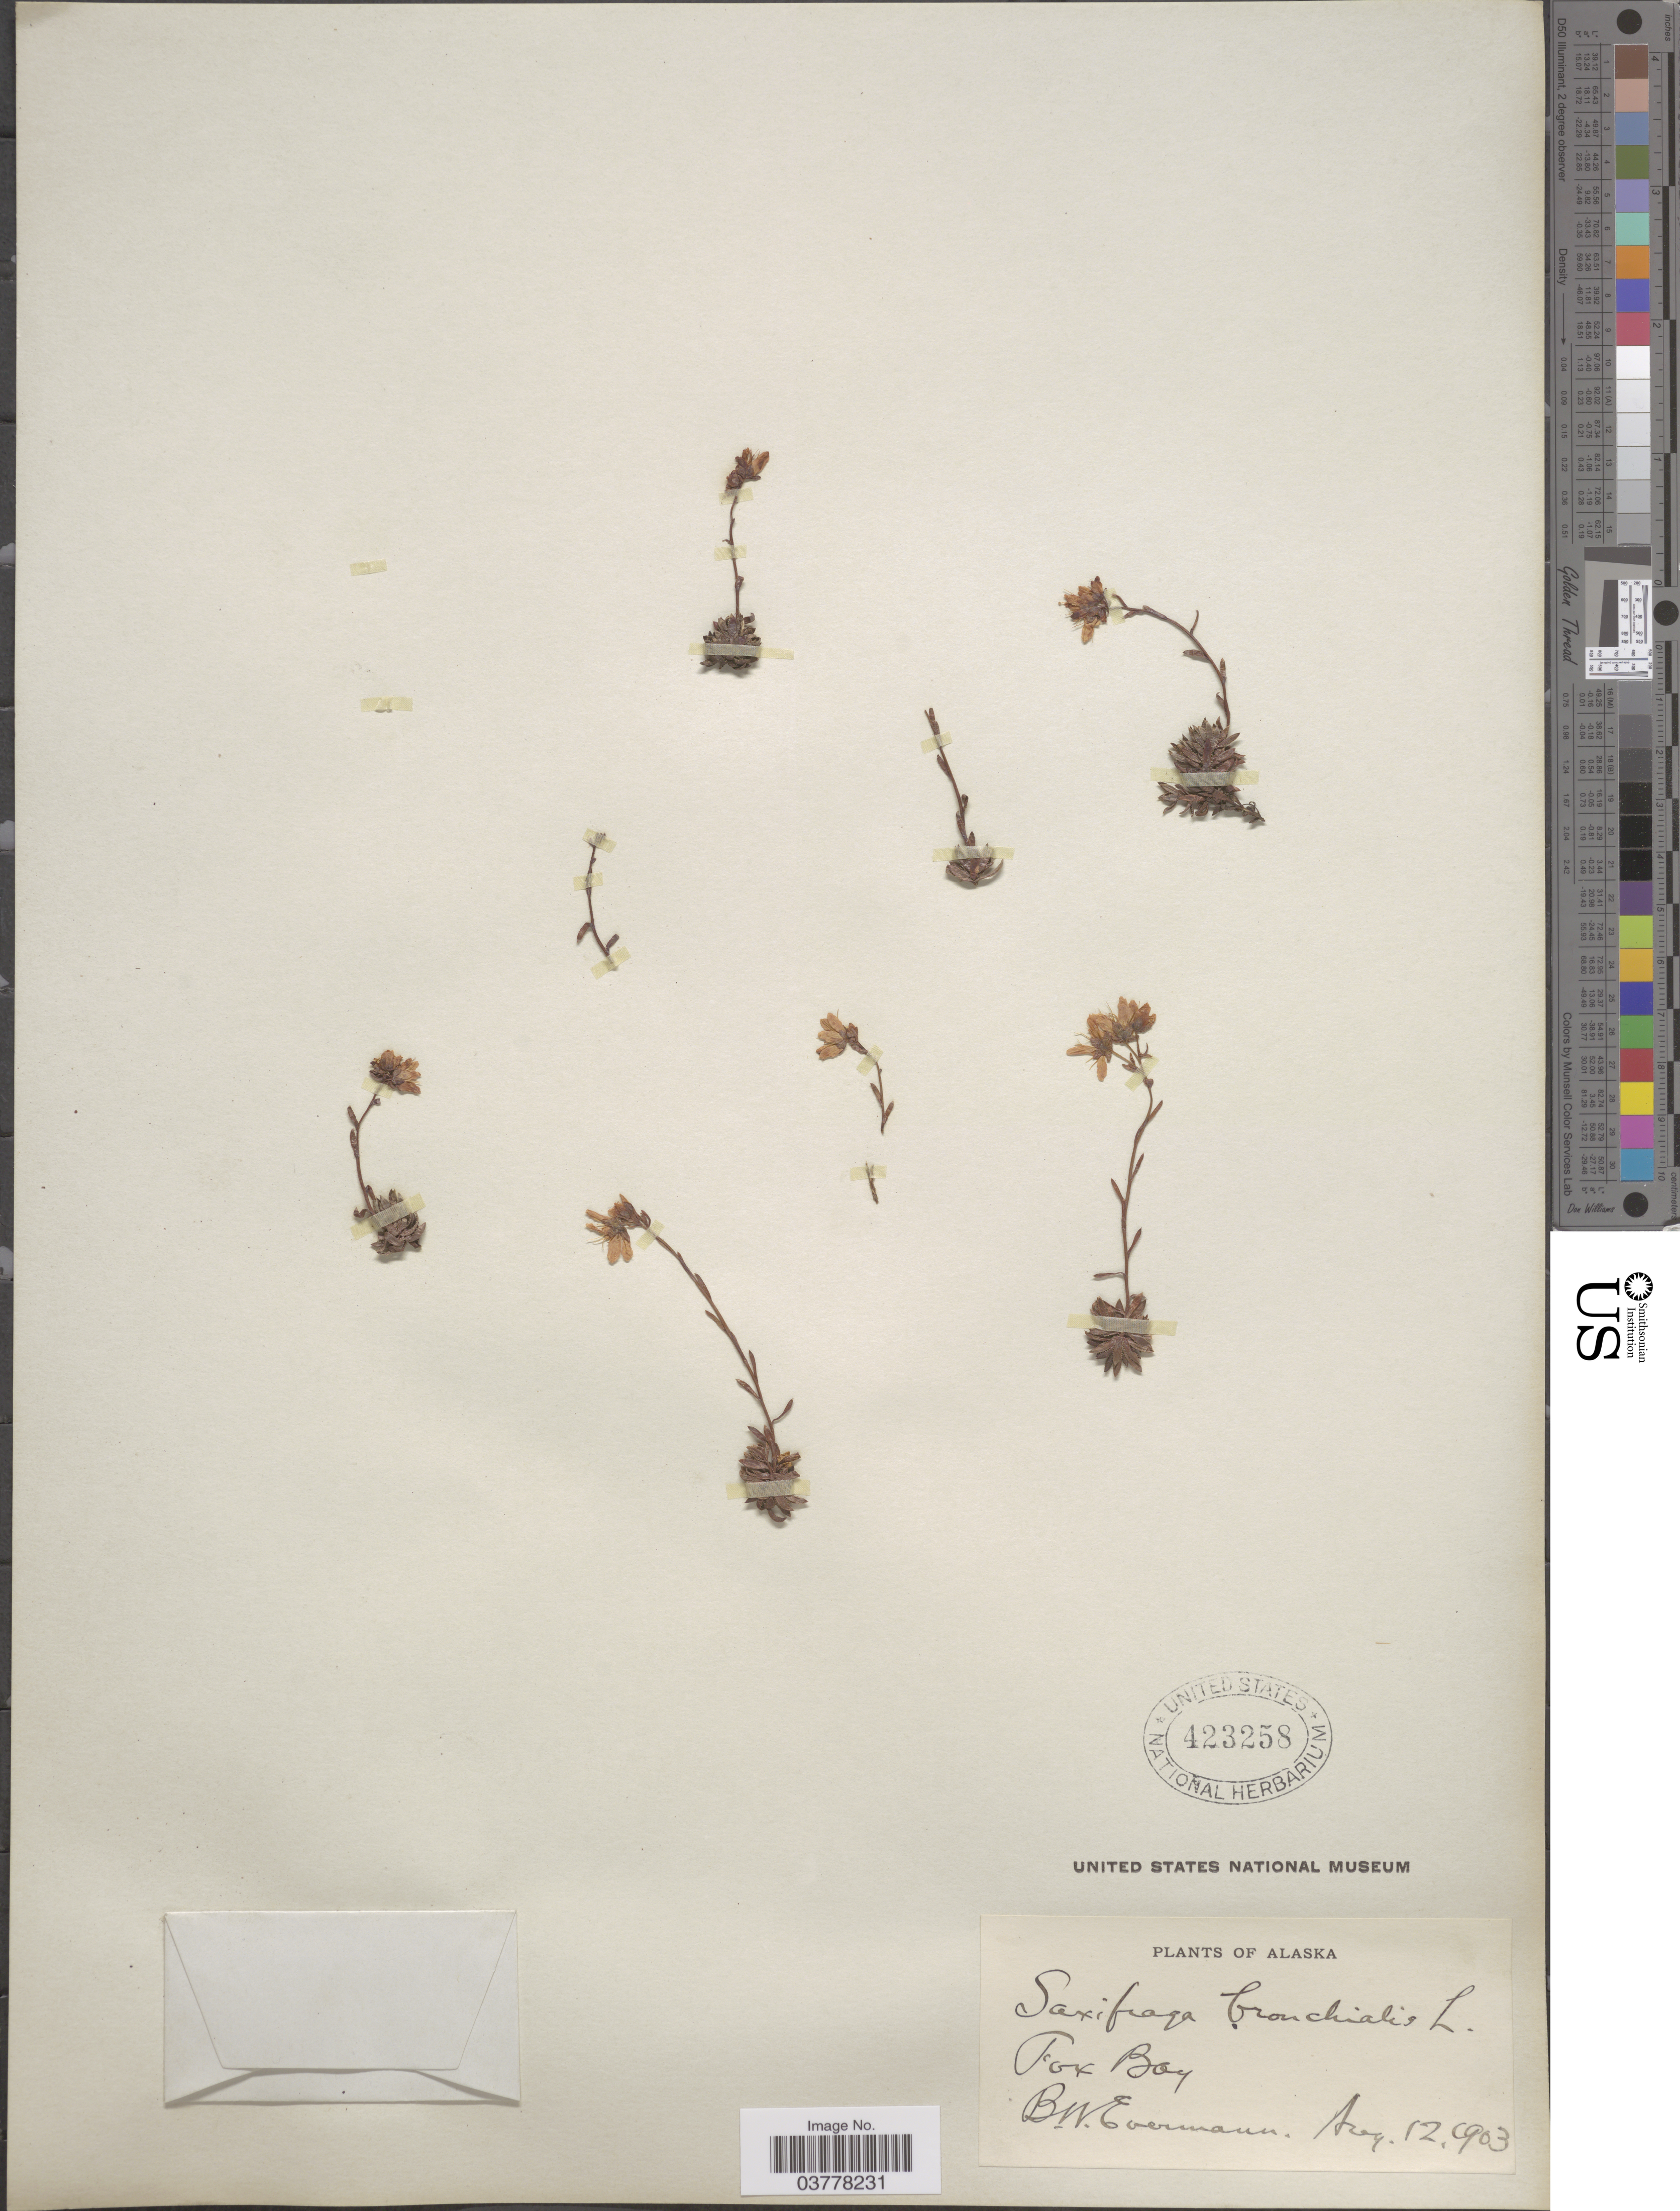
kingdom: Plantae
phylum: Tracheophyta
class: Magnoliopsida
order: Saxifragales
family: Saxifragaceae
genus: Saxifraga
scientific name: Saxifraga bronchialis subsp. funstonii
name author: (Small) Hultén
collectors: B. W. Evermann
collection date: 1903-08-12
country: United States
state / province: Alaska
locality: Fox Bay.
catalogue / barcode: US 423258